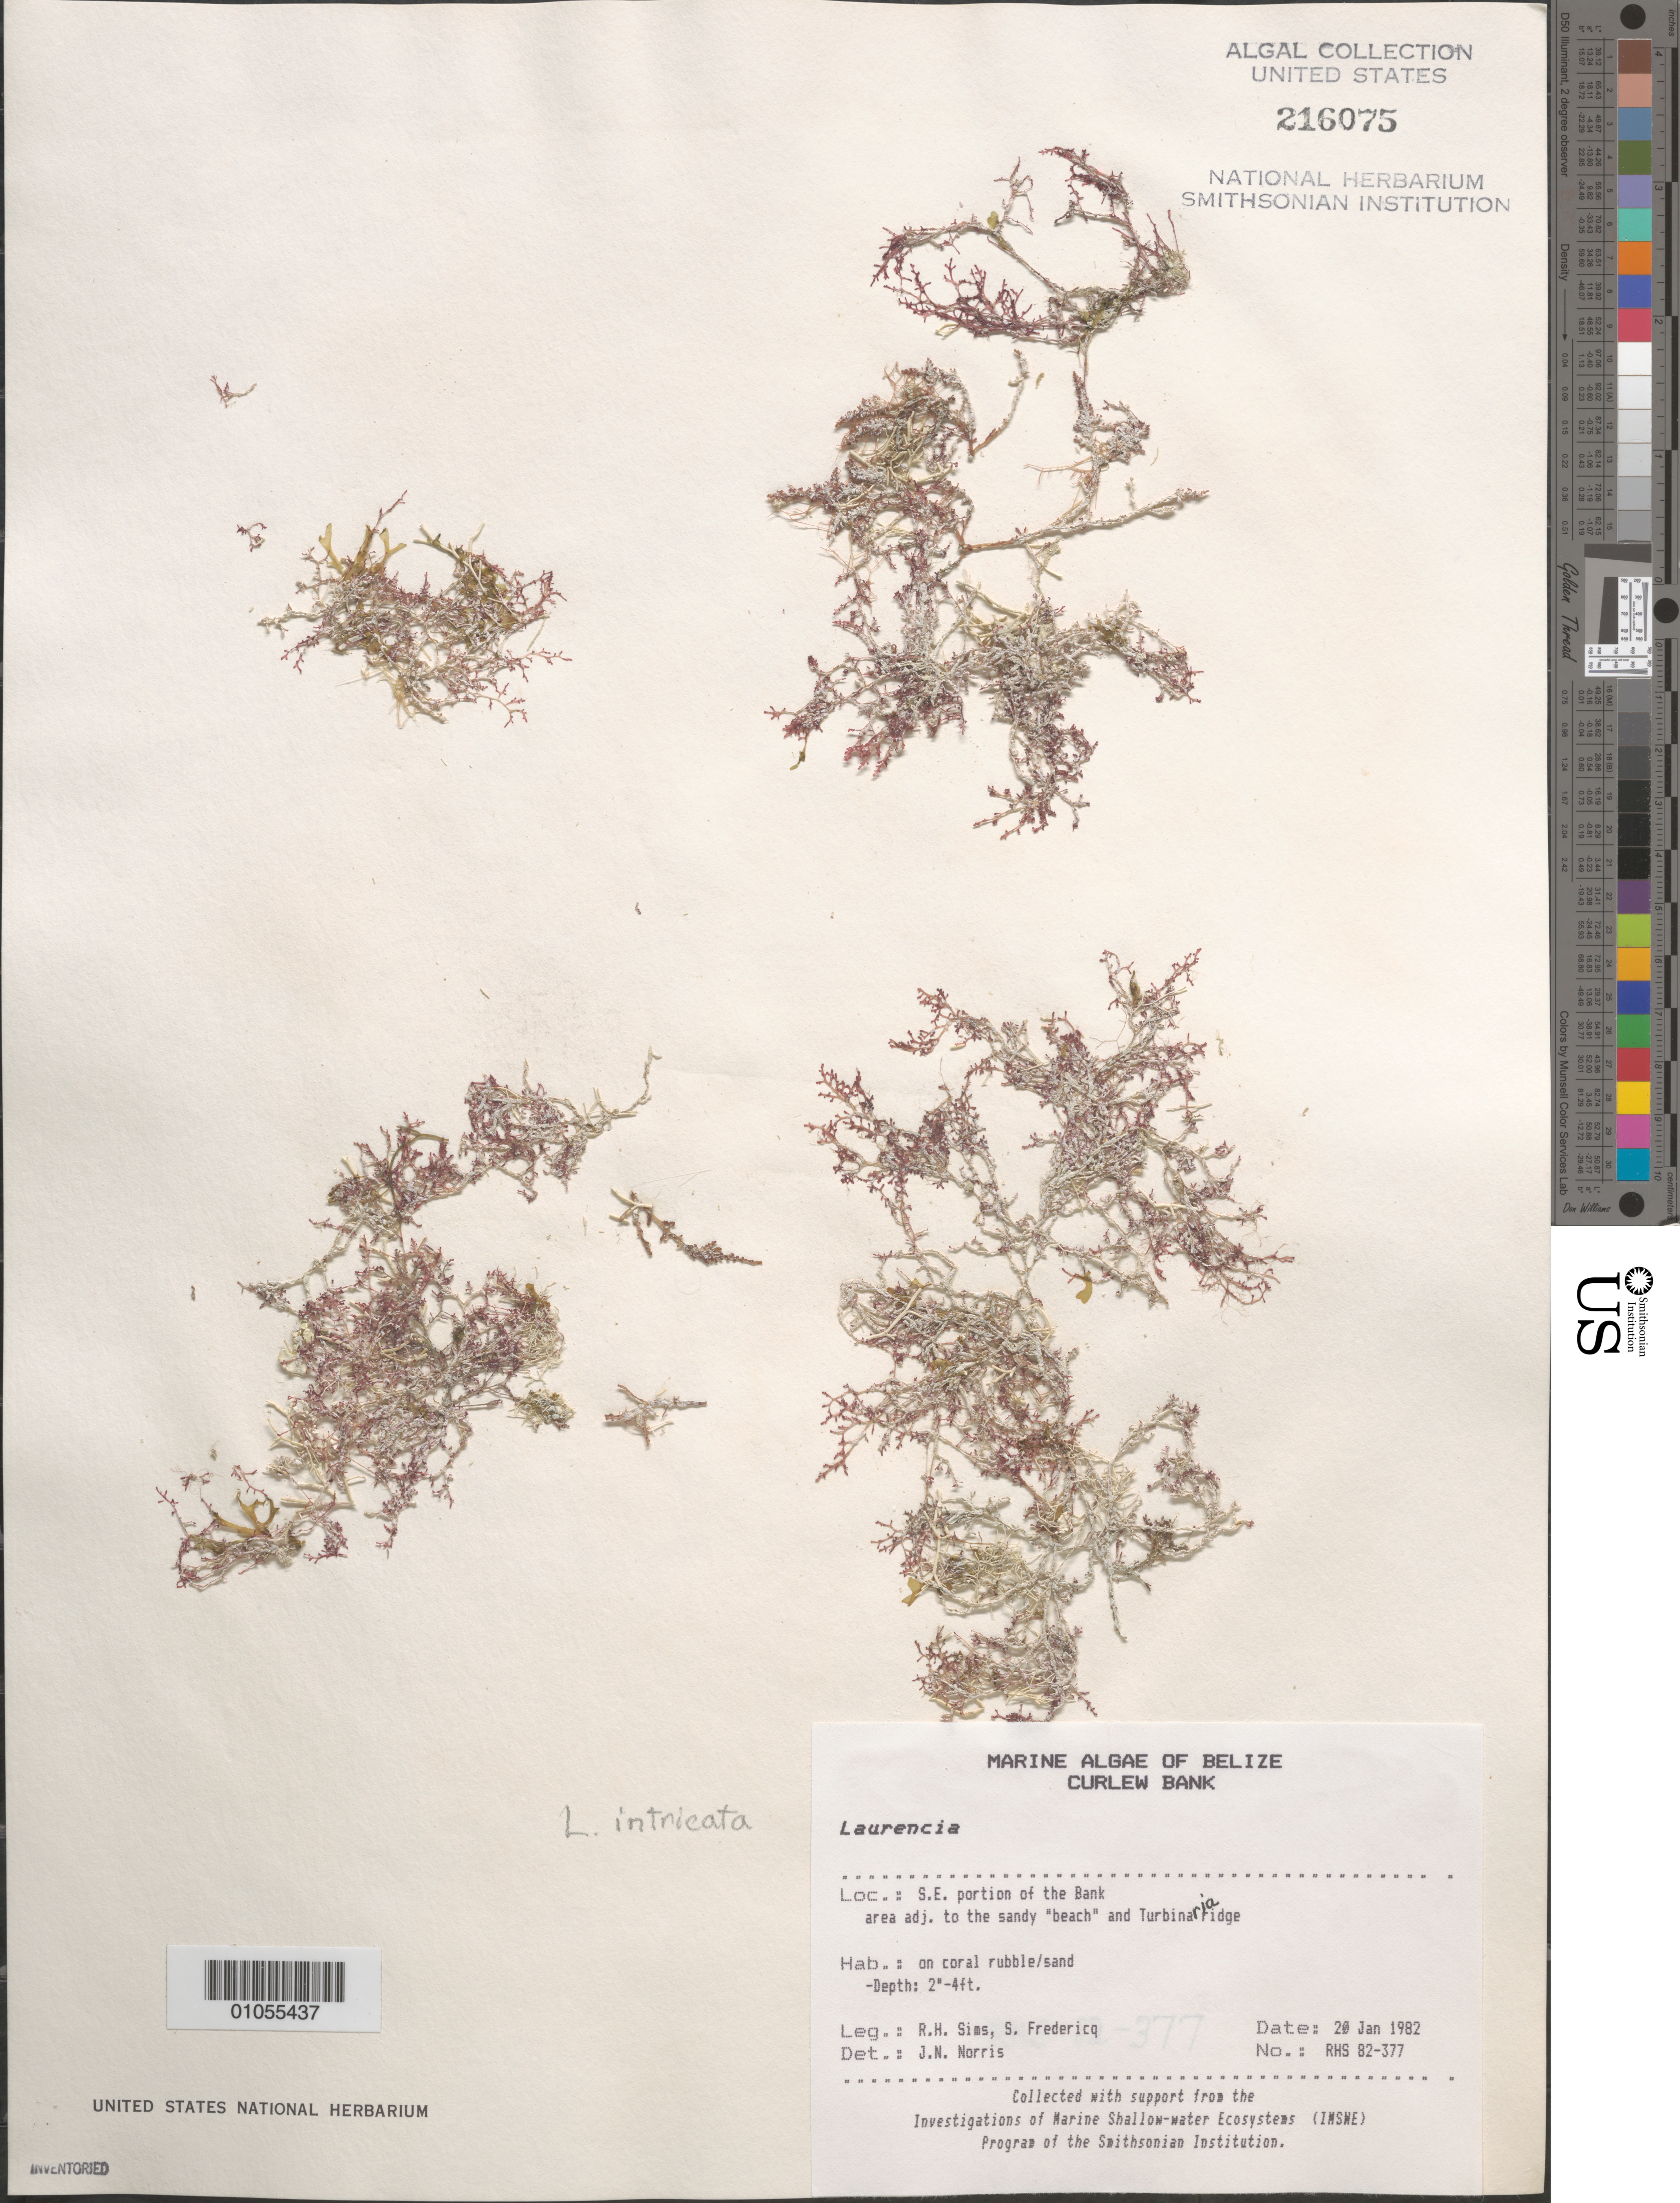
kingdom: Plantae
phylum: Rhodophyta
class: Florideophyceae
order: Ceramiales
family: Rhodomelaceae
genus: Laurencia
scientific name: Laurencia intricata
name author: J.V.Lamouroux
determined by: Norris, James N.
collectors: R. H. Sims & S. Fredericq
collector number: RHS 82-377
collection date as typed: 20 Jan 1982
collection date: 1982-01-20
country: Belize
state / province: Stann Creek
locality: Curlew Bank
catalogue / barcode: US 216075